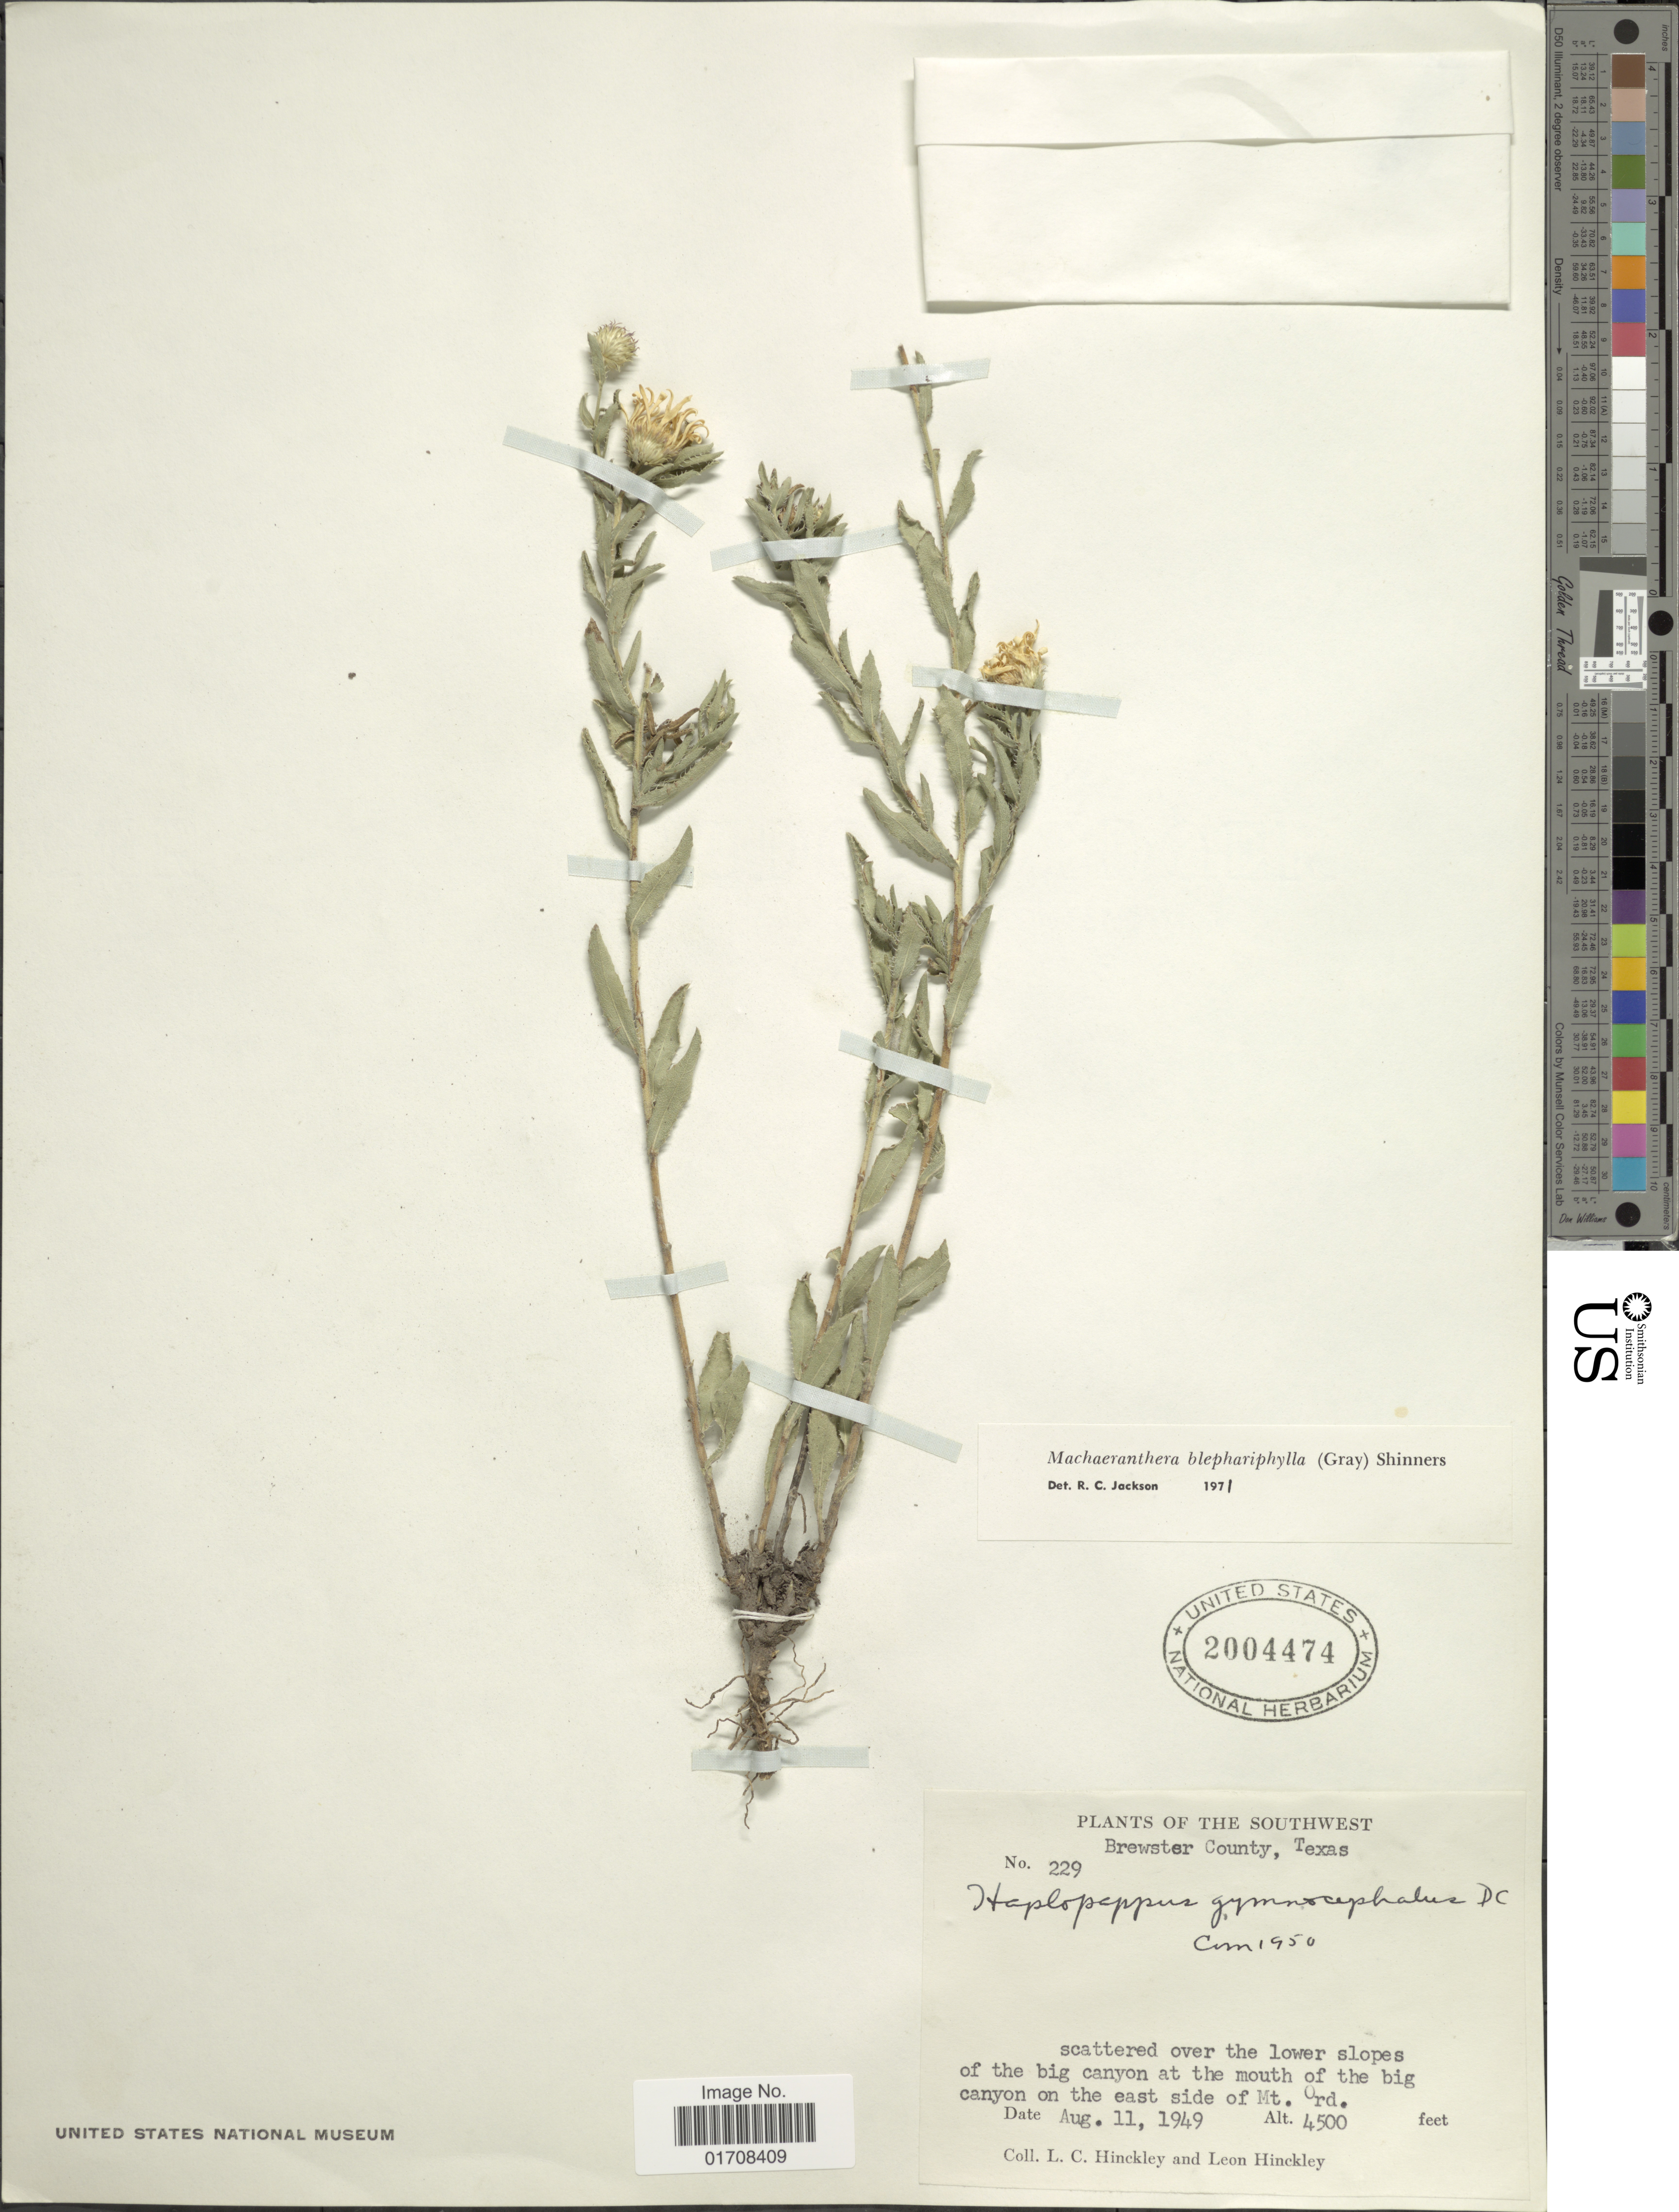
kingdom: Plantae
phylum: Tracheophyta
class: Magnoliopsida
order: Asterales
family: Asteraceae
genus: Machaeranthera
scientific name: Machaeranthera blephariphylla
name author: (A. Gray) Shinners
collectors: L. Hinckley & L. Hinckley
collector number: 229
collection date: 1949-08-11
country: United States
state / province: Texas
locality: The Southwest, Brewster County, east side of Mt. Ord.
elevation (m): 1372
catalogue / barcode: US 2004474